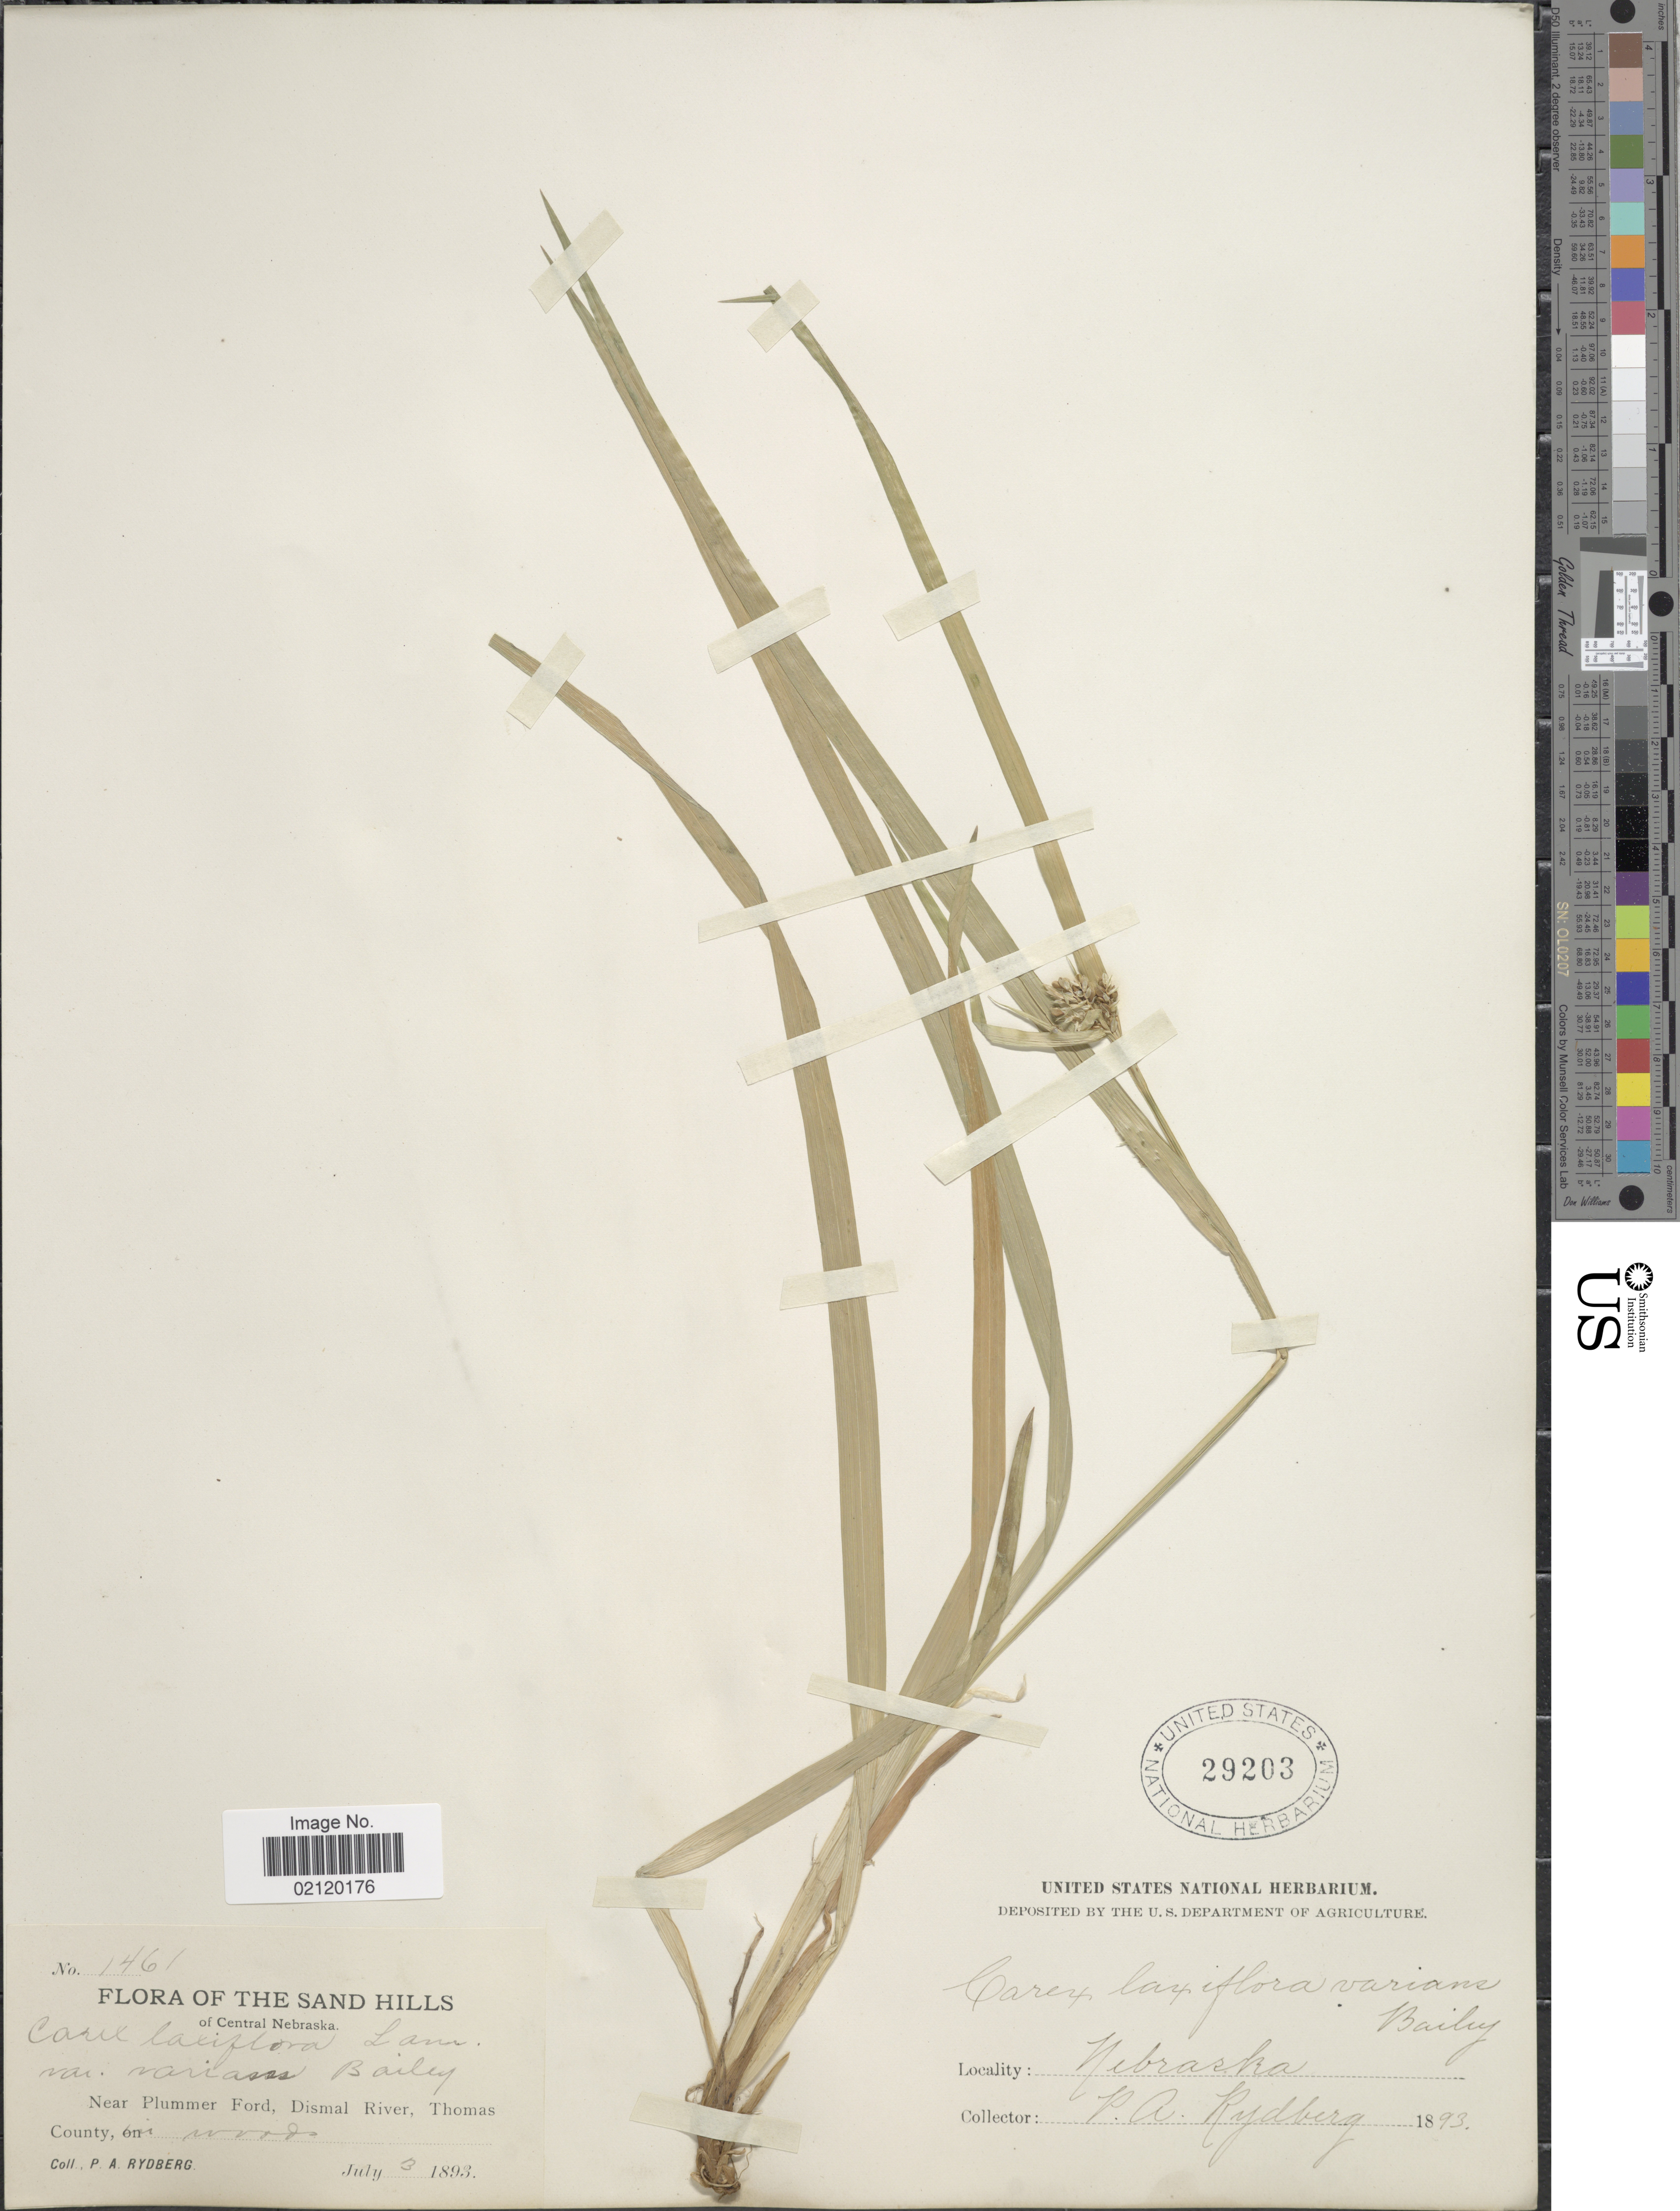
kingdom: Plantae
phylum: Tracheophyta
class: Liliopsida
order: Poales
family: Cyperaceae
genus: Carex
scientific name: Carex laxiflora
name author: Lam.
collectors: P. A. Rydberg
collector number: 1461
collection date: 1893-07-03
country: United States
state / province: Nebraska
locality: The Sand Hills of Central Nebraska. Near Plummer Ford, Dismal River, Thomas County in woods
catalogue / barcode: US 29203